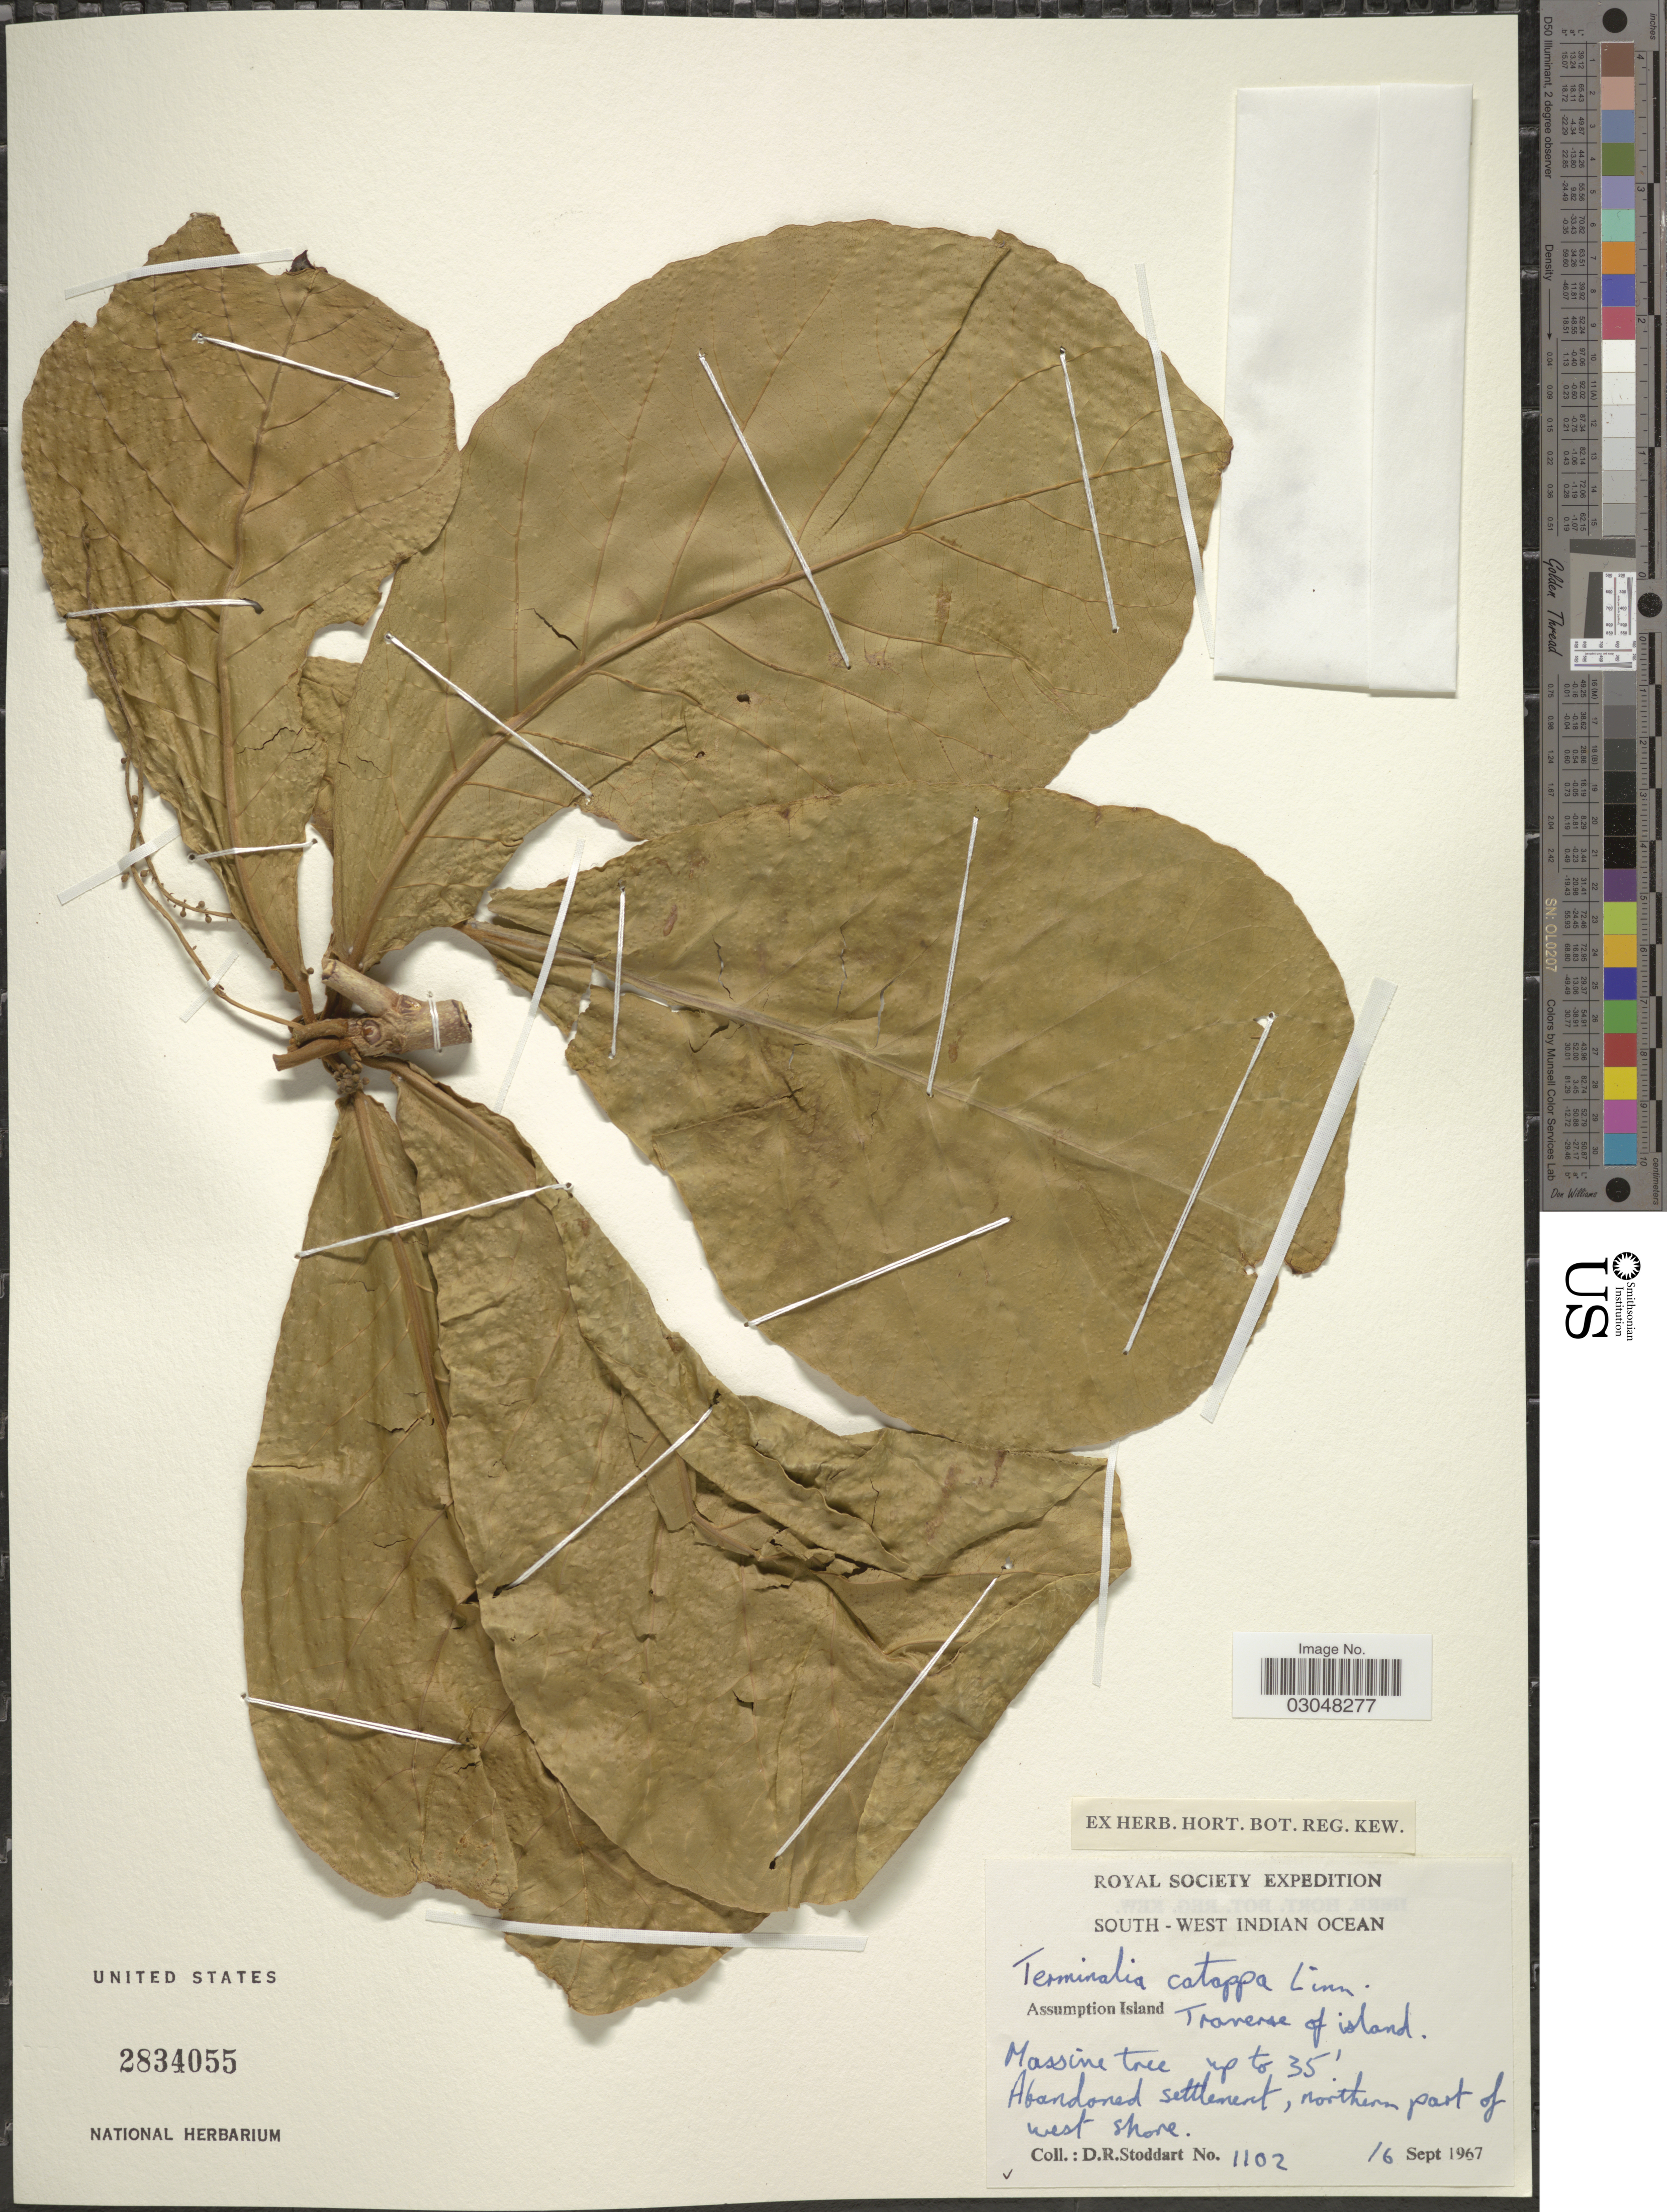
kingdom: Plantae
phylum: Tracheophyta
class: Magnoliopsida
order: Myrtales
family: Combretaceae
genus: Terminalia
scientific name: Terminalia catappa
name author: L.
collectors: D. R. Stoddart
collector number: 1102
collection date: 1967-09-16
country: Seychelles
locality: South-West Indian Ocean. Assumption Island. Traverse of island. Abandoned settlement, northern part of west shore.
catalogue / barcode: US 2834055